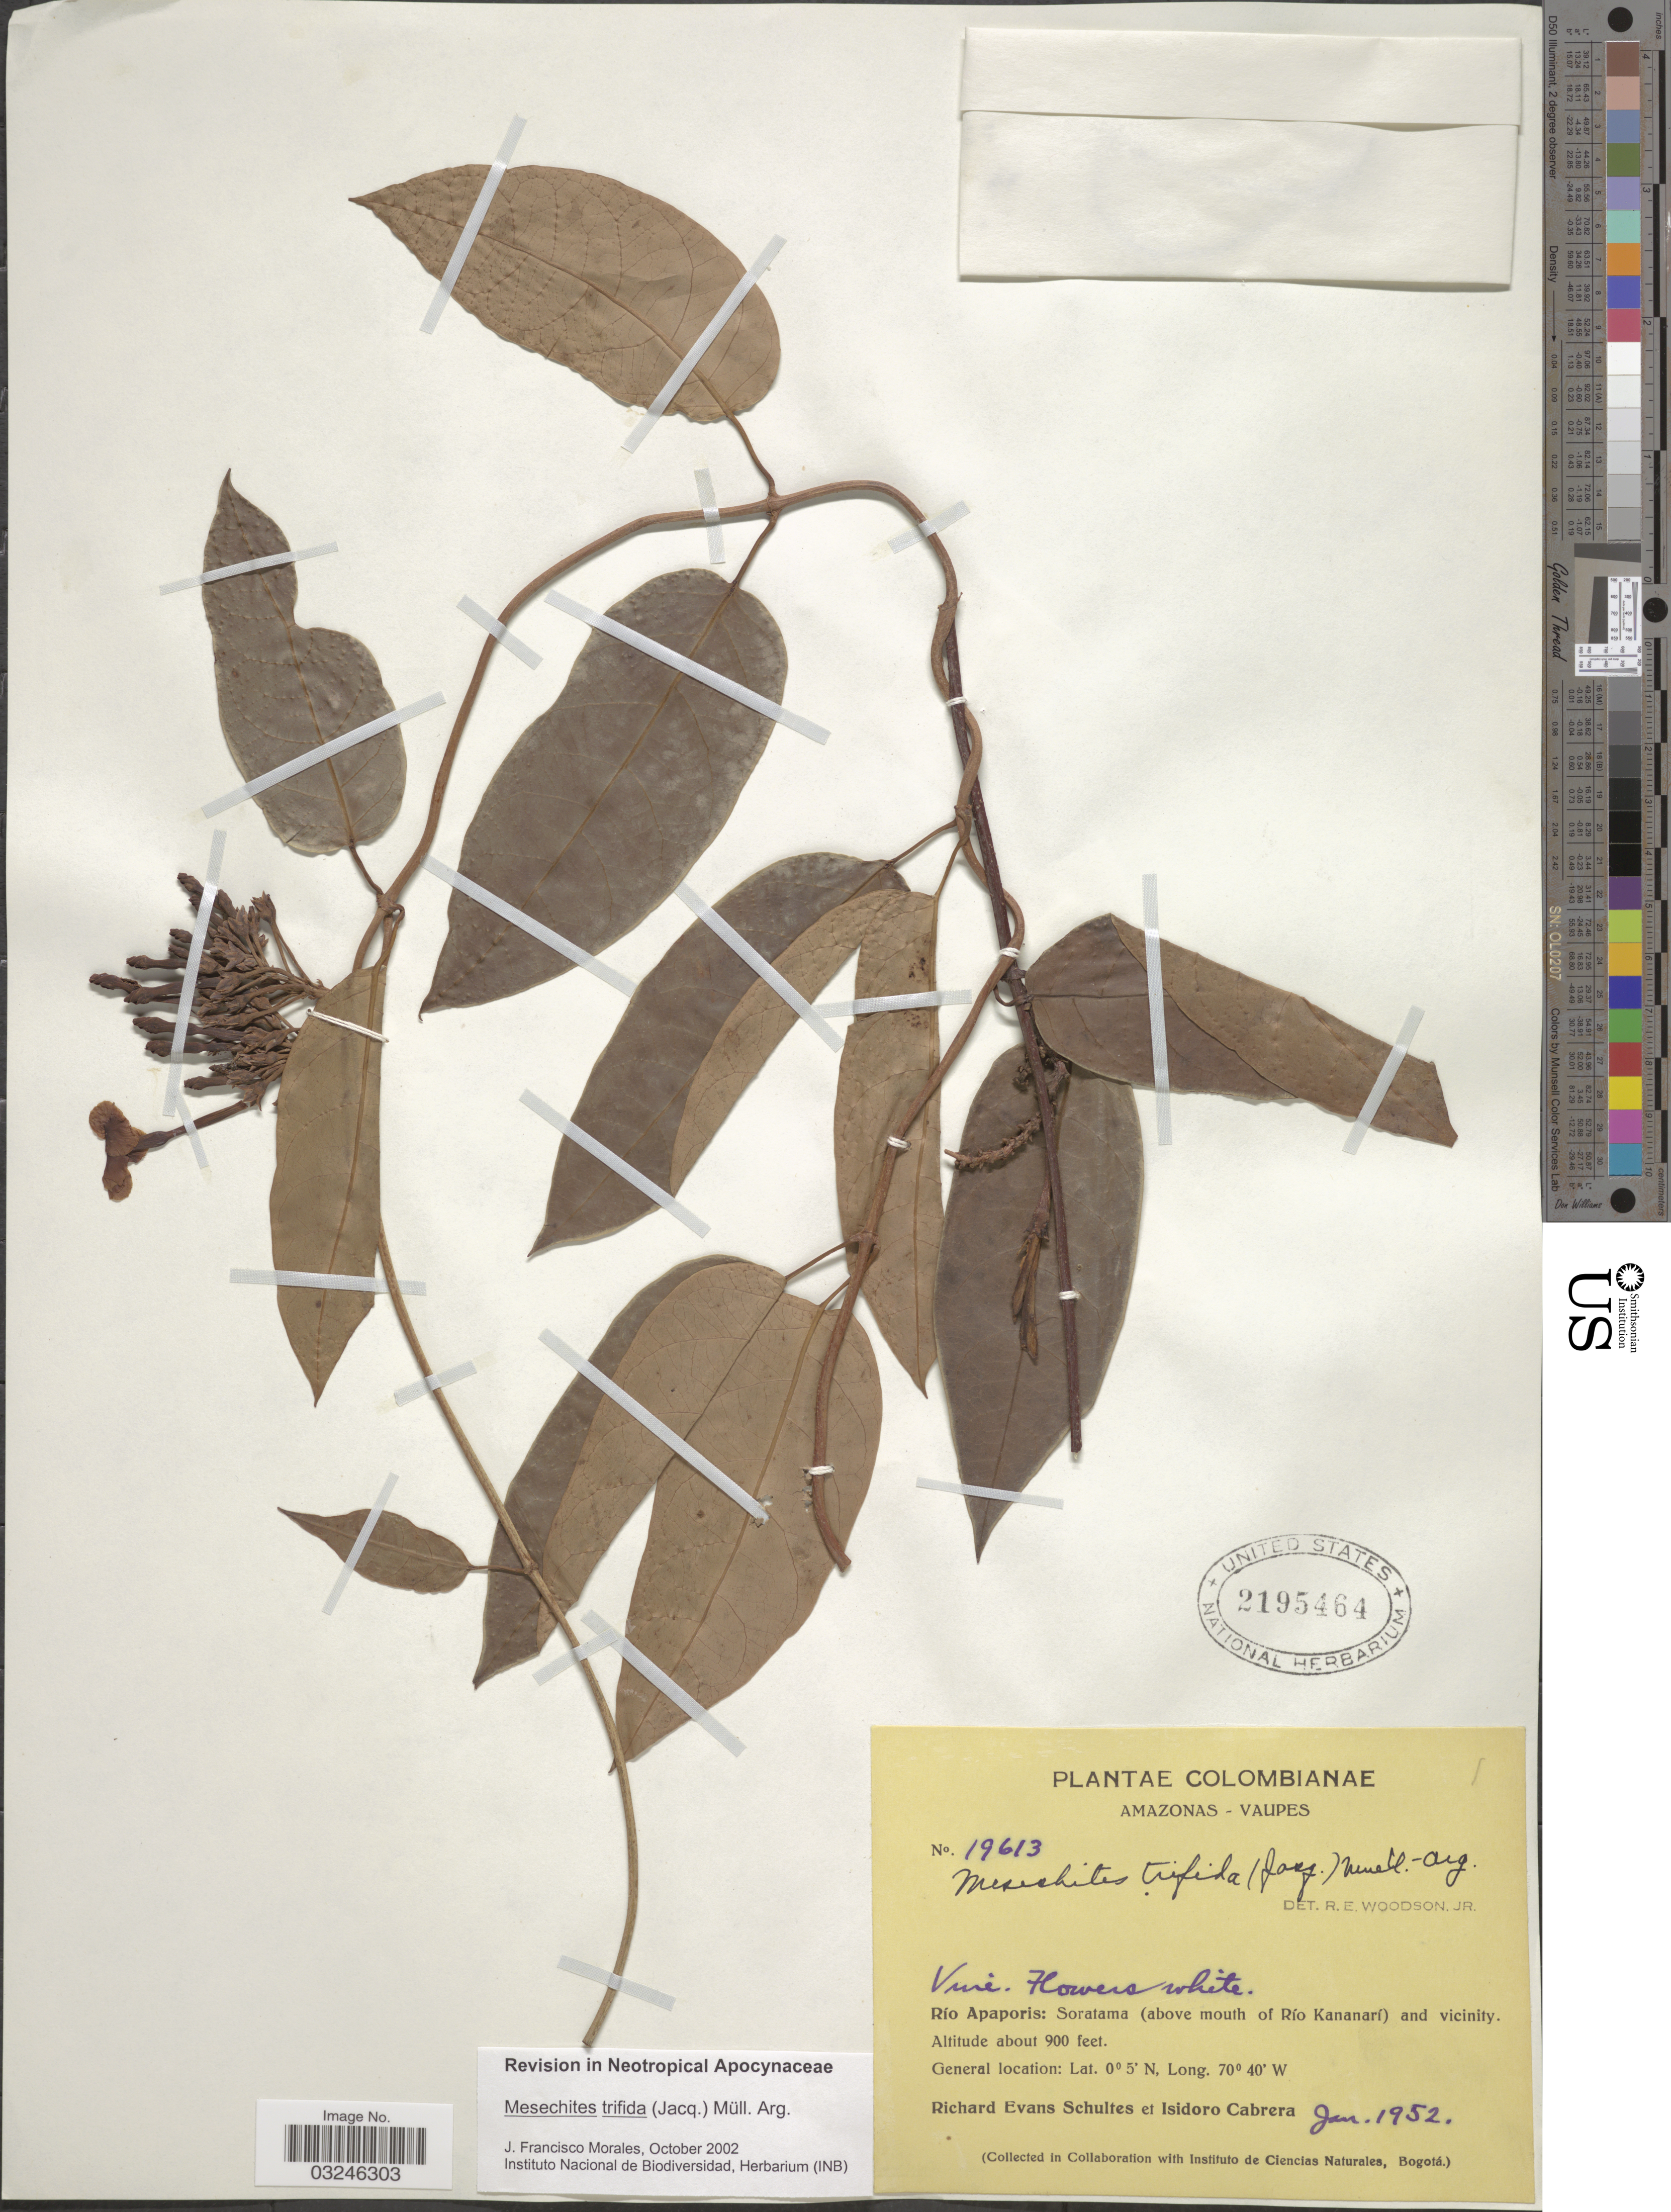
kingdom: Plantae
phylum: Tracheophyta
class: Magnoliopsida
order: Gentianales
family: Apocynaceae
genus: Mesechites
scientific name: Mesechites trifidus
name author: (Jacq.) Müll. Arg.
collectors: R. E. Schultes & I. Cabrera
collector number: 19613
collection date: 1952-01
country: Colombia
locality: Amazonas - Vaupes. Río Apaporis: Soratama (above mouth of Río Kananarí) and vicinity.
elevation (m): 274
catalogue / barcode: US 2195464